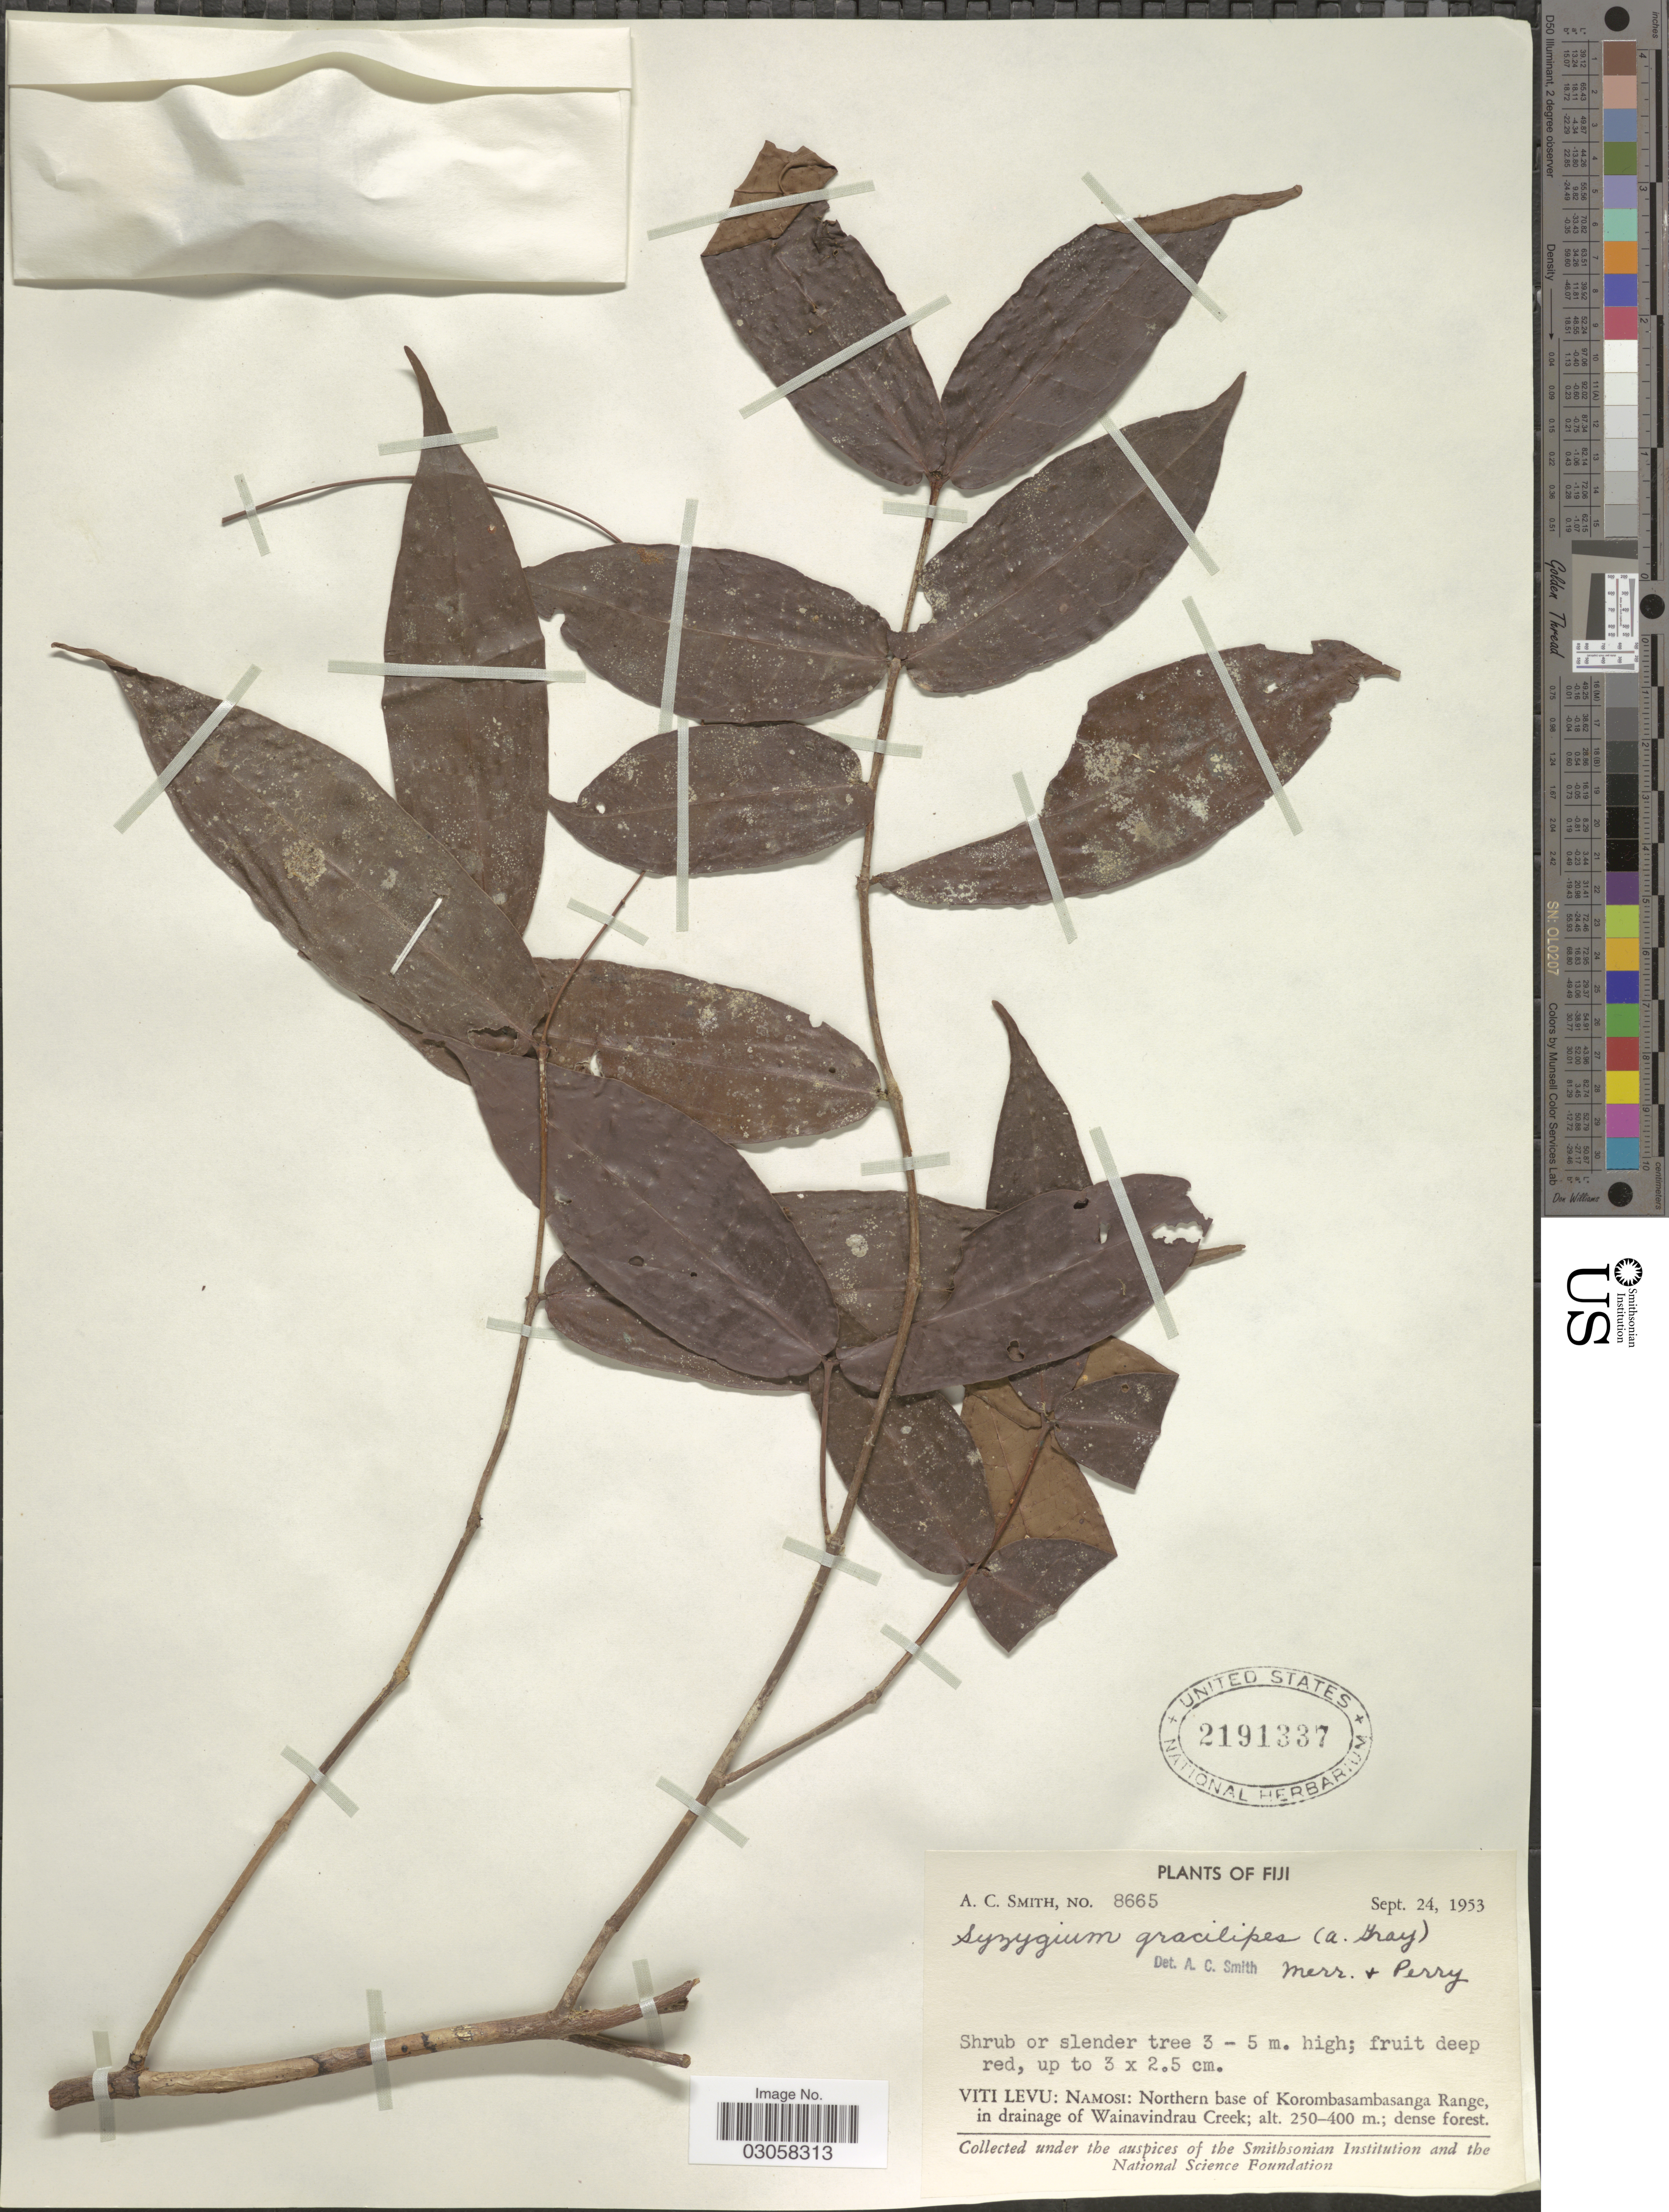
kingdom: Plantae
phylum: Tracheophyta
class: Magnoliopsida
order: Myrtales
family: Myrtaceae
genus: Syzygium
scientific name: Syzygium gracilipes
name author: (A. Gray) Merr. & L.M. Perry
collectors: A. C. Smith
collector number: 8665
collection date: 1953-09-24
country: Fiji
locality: Viti Levu: Namosi: Northern base of Korombasambasanga Range, in drainage of Wainavindrau Creek.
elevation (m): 250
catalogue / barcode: US 2191337